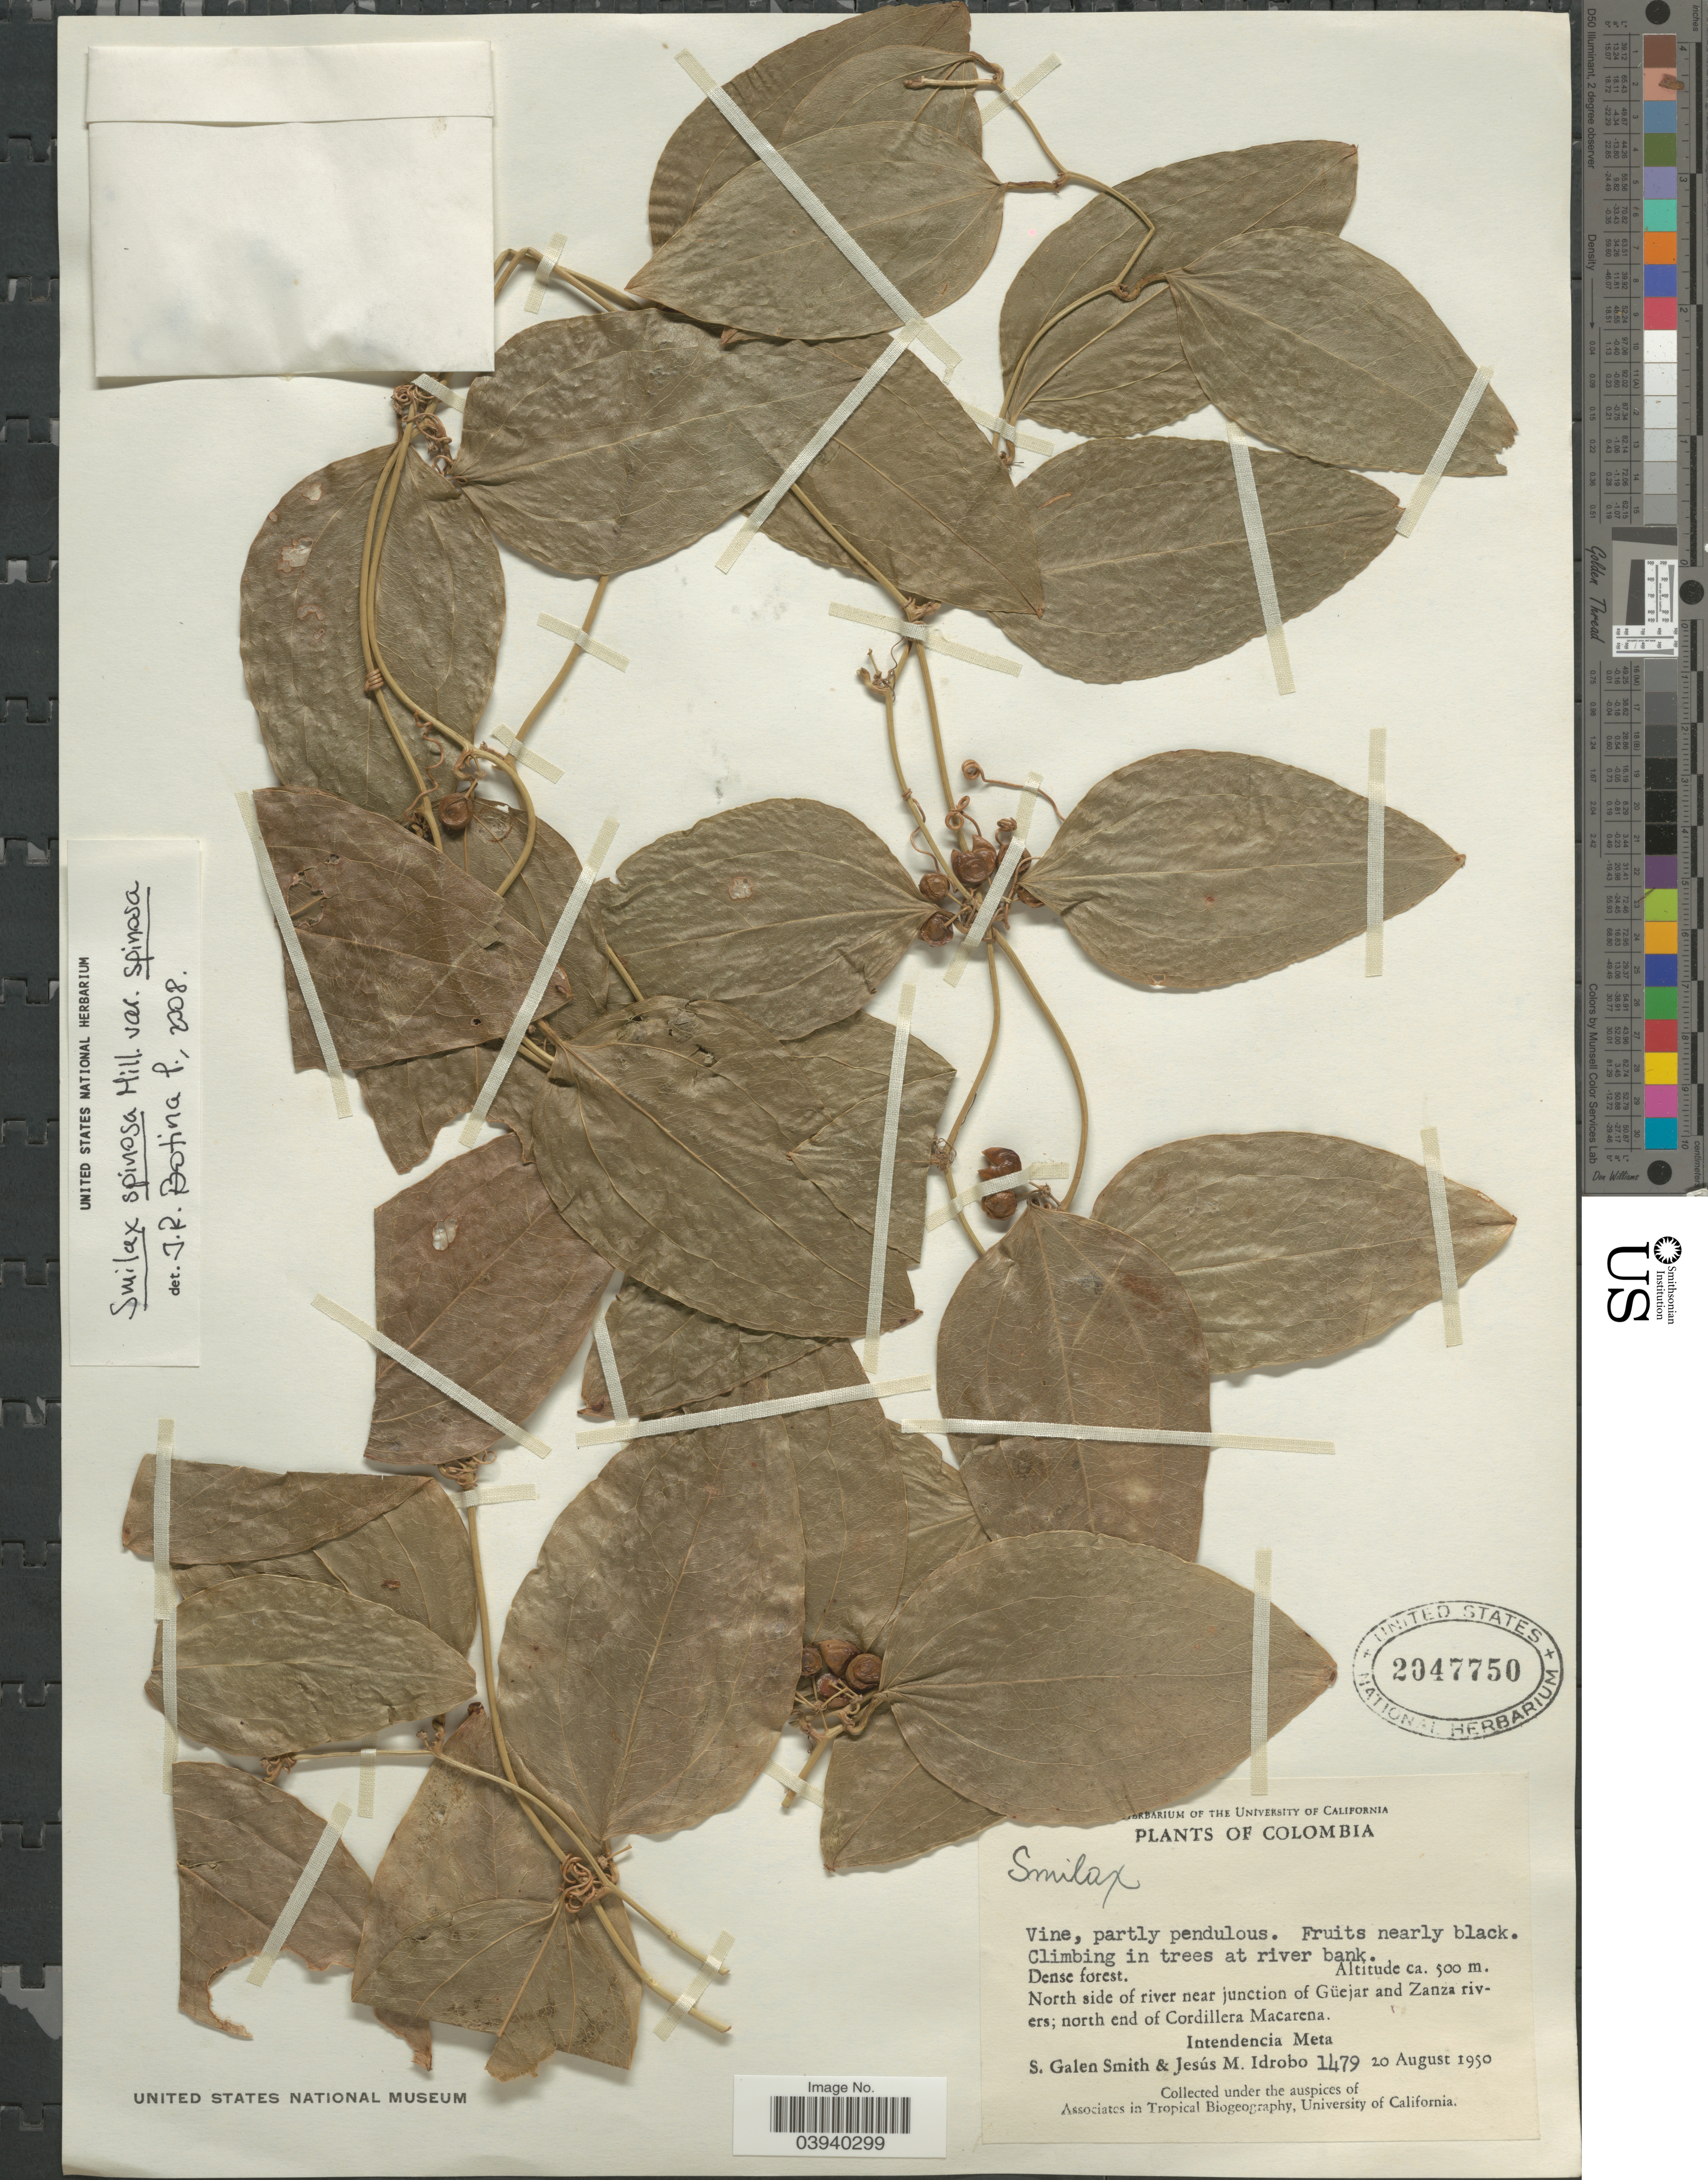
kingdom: Plantae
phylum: Tracheophyta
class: Liliopsida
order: Liliales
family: Smilacaceae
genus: Smilax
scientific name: Smilax spinosa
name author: Mill.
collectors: S. G. Smith & J. M. Idrobo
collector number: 1479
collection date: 1950-08-20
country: Colombia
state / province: Meta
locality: North side of river near junction of Güejar and Zanza rivers; north end of Cordillera Macarena. Intendencia Meta.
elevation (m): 500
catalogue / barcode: US 2047750